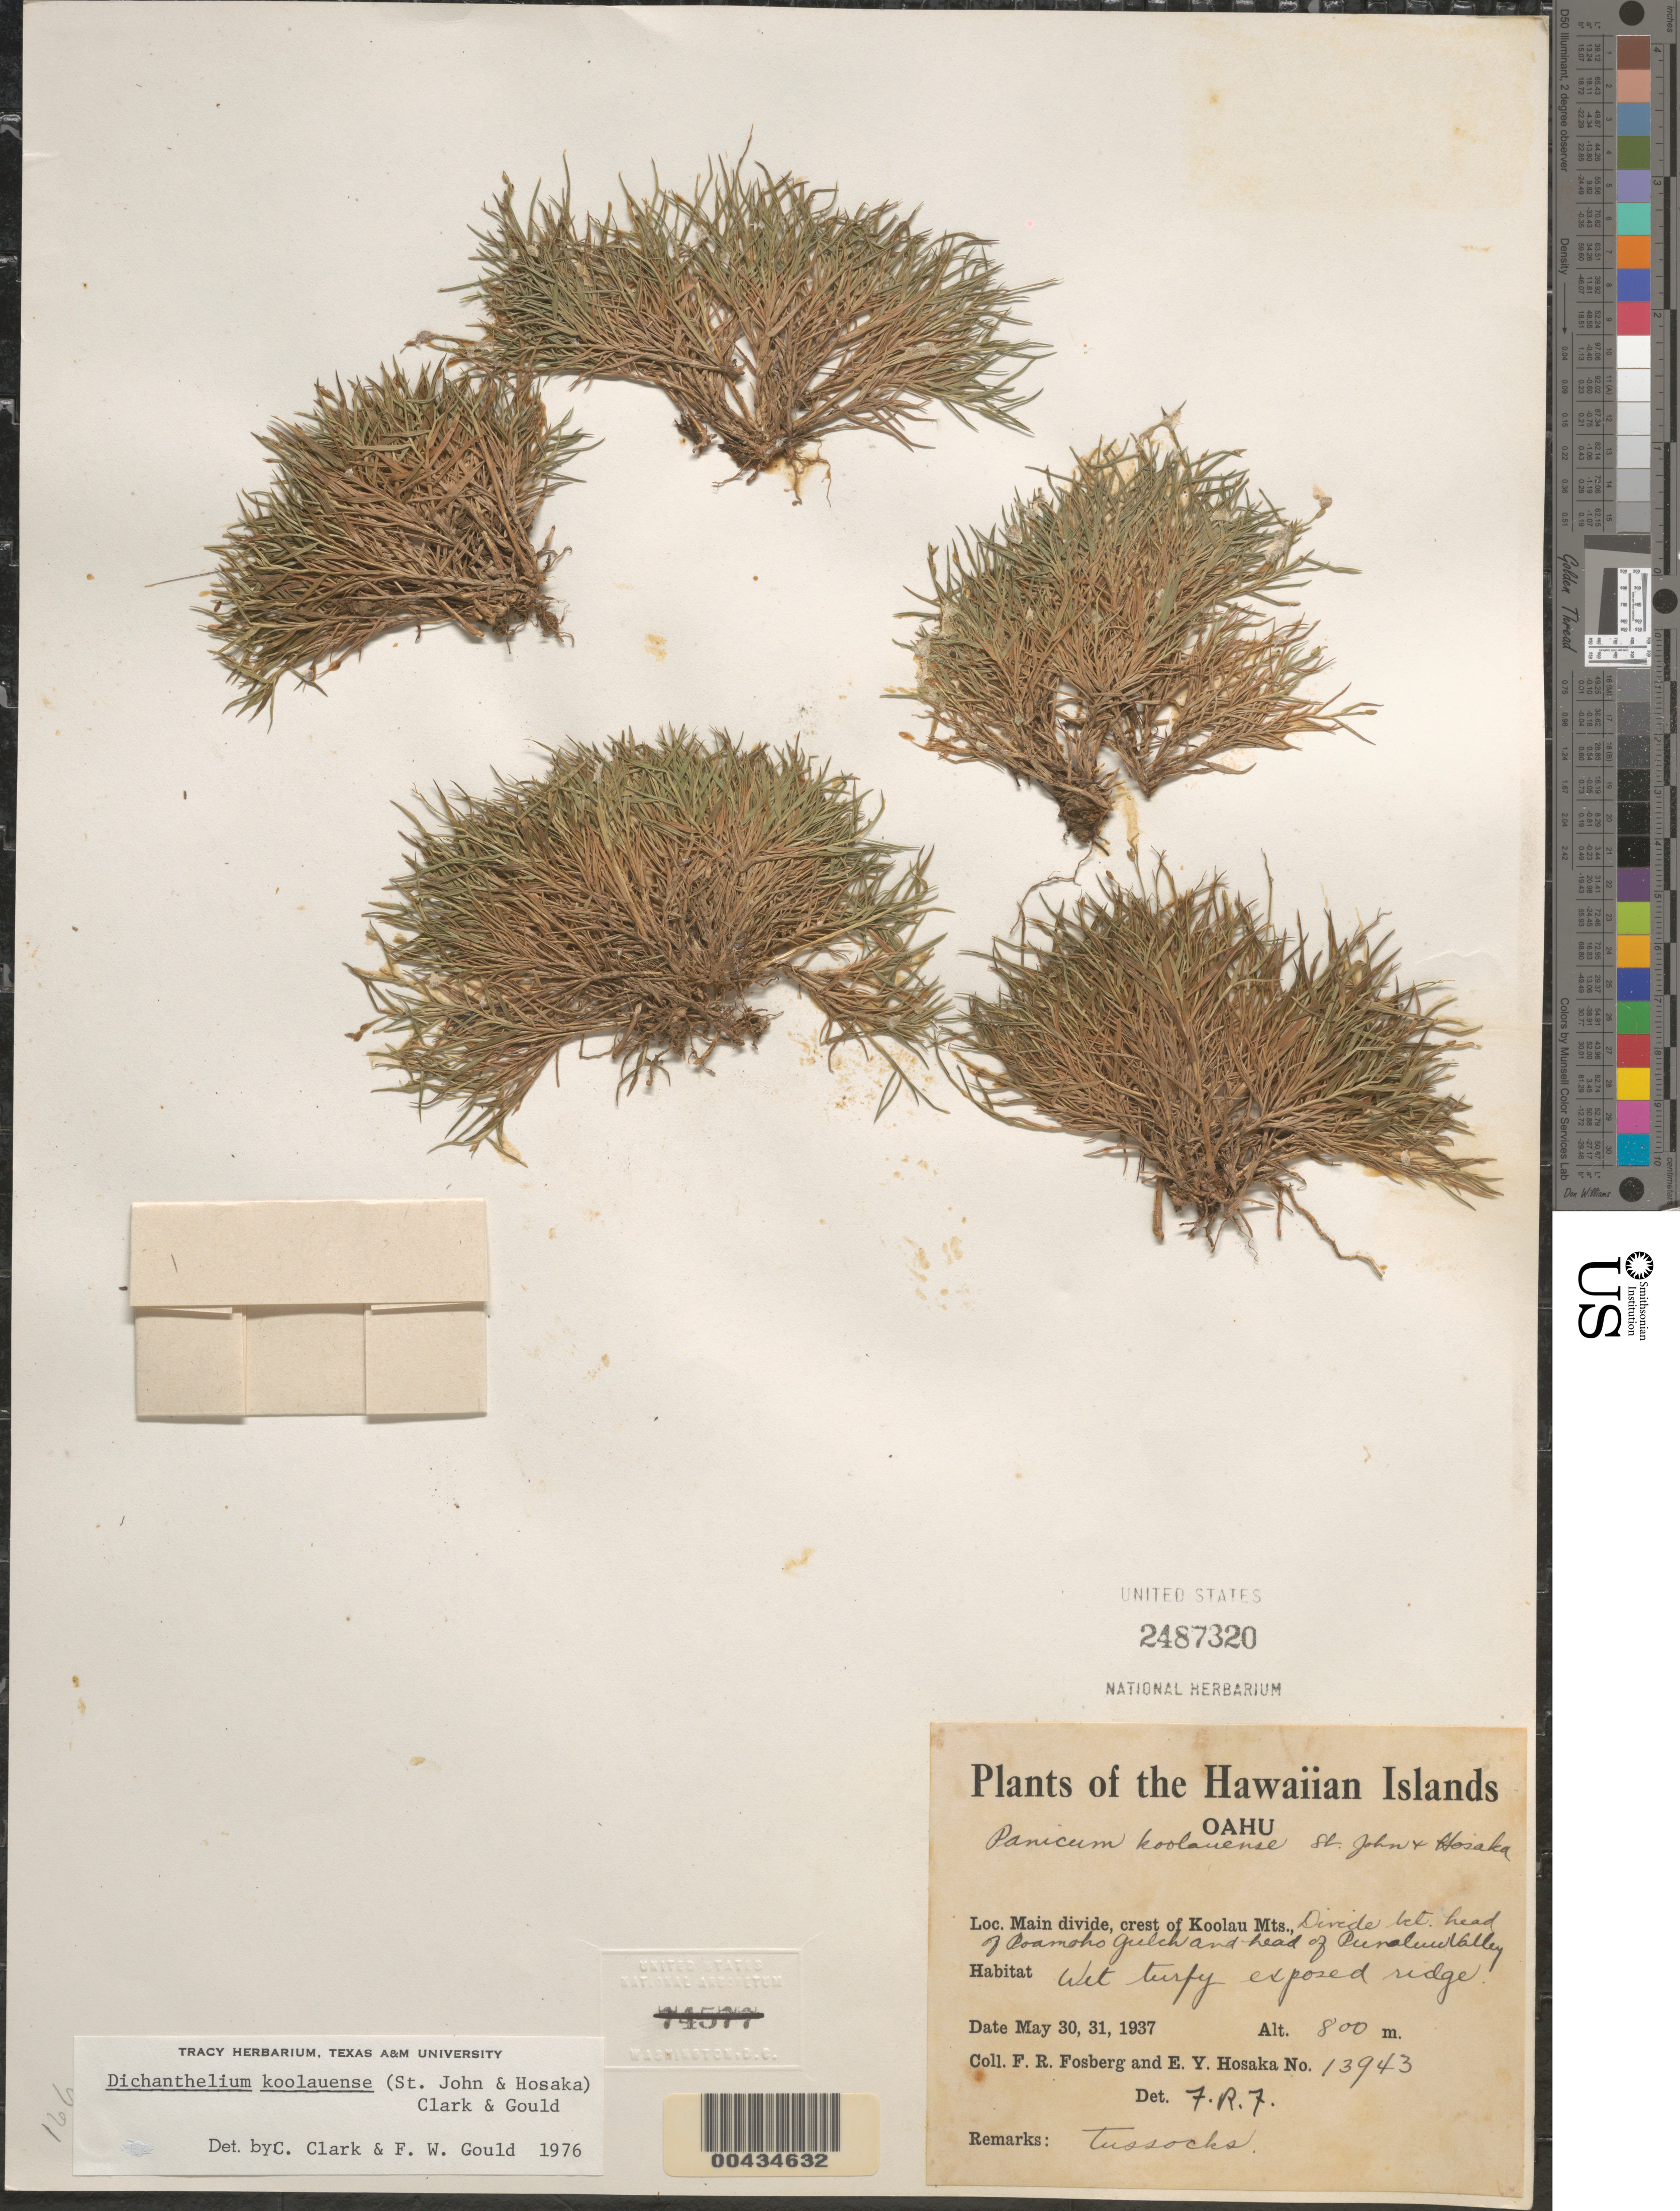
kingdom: Plantae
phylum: Tracheophyta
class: Liliopsida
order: Poales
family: Poaceae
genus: Dichanthelium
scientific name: Dichanthelium koolauense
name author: (H. St. John & Hosaka) C.A. Clark & Gould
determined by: Clark, C. A.; Gould, F. W.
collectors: F. R. Fosberg & E. Y. Hosaka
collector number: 13943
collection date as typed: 30 May 1937 to 31 May 1937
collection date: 1937-05-30/1937-05-31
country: United States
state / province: Hawaii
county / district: Honolulu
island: Oahu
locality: Main divide, crest of Koolau Mountains, divide between head of Poamoho Gulch and head of Punaluu Valley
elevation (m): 800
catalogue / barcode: US 2487320